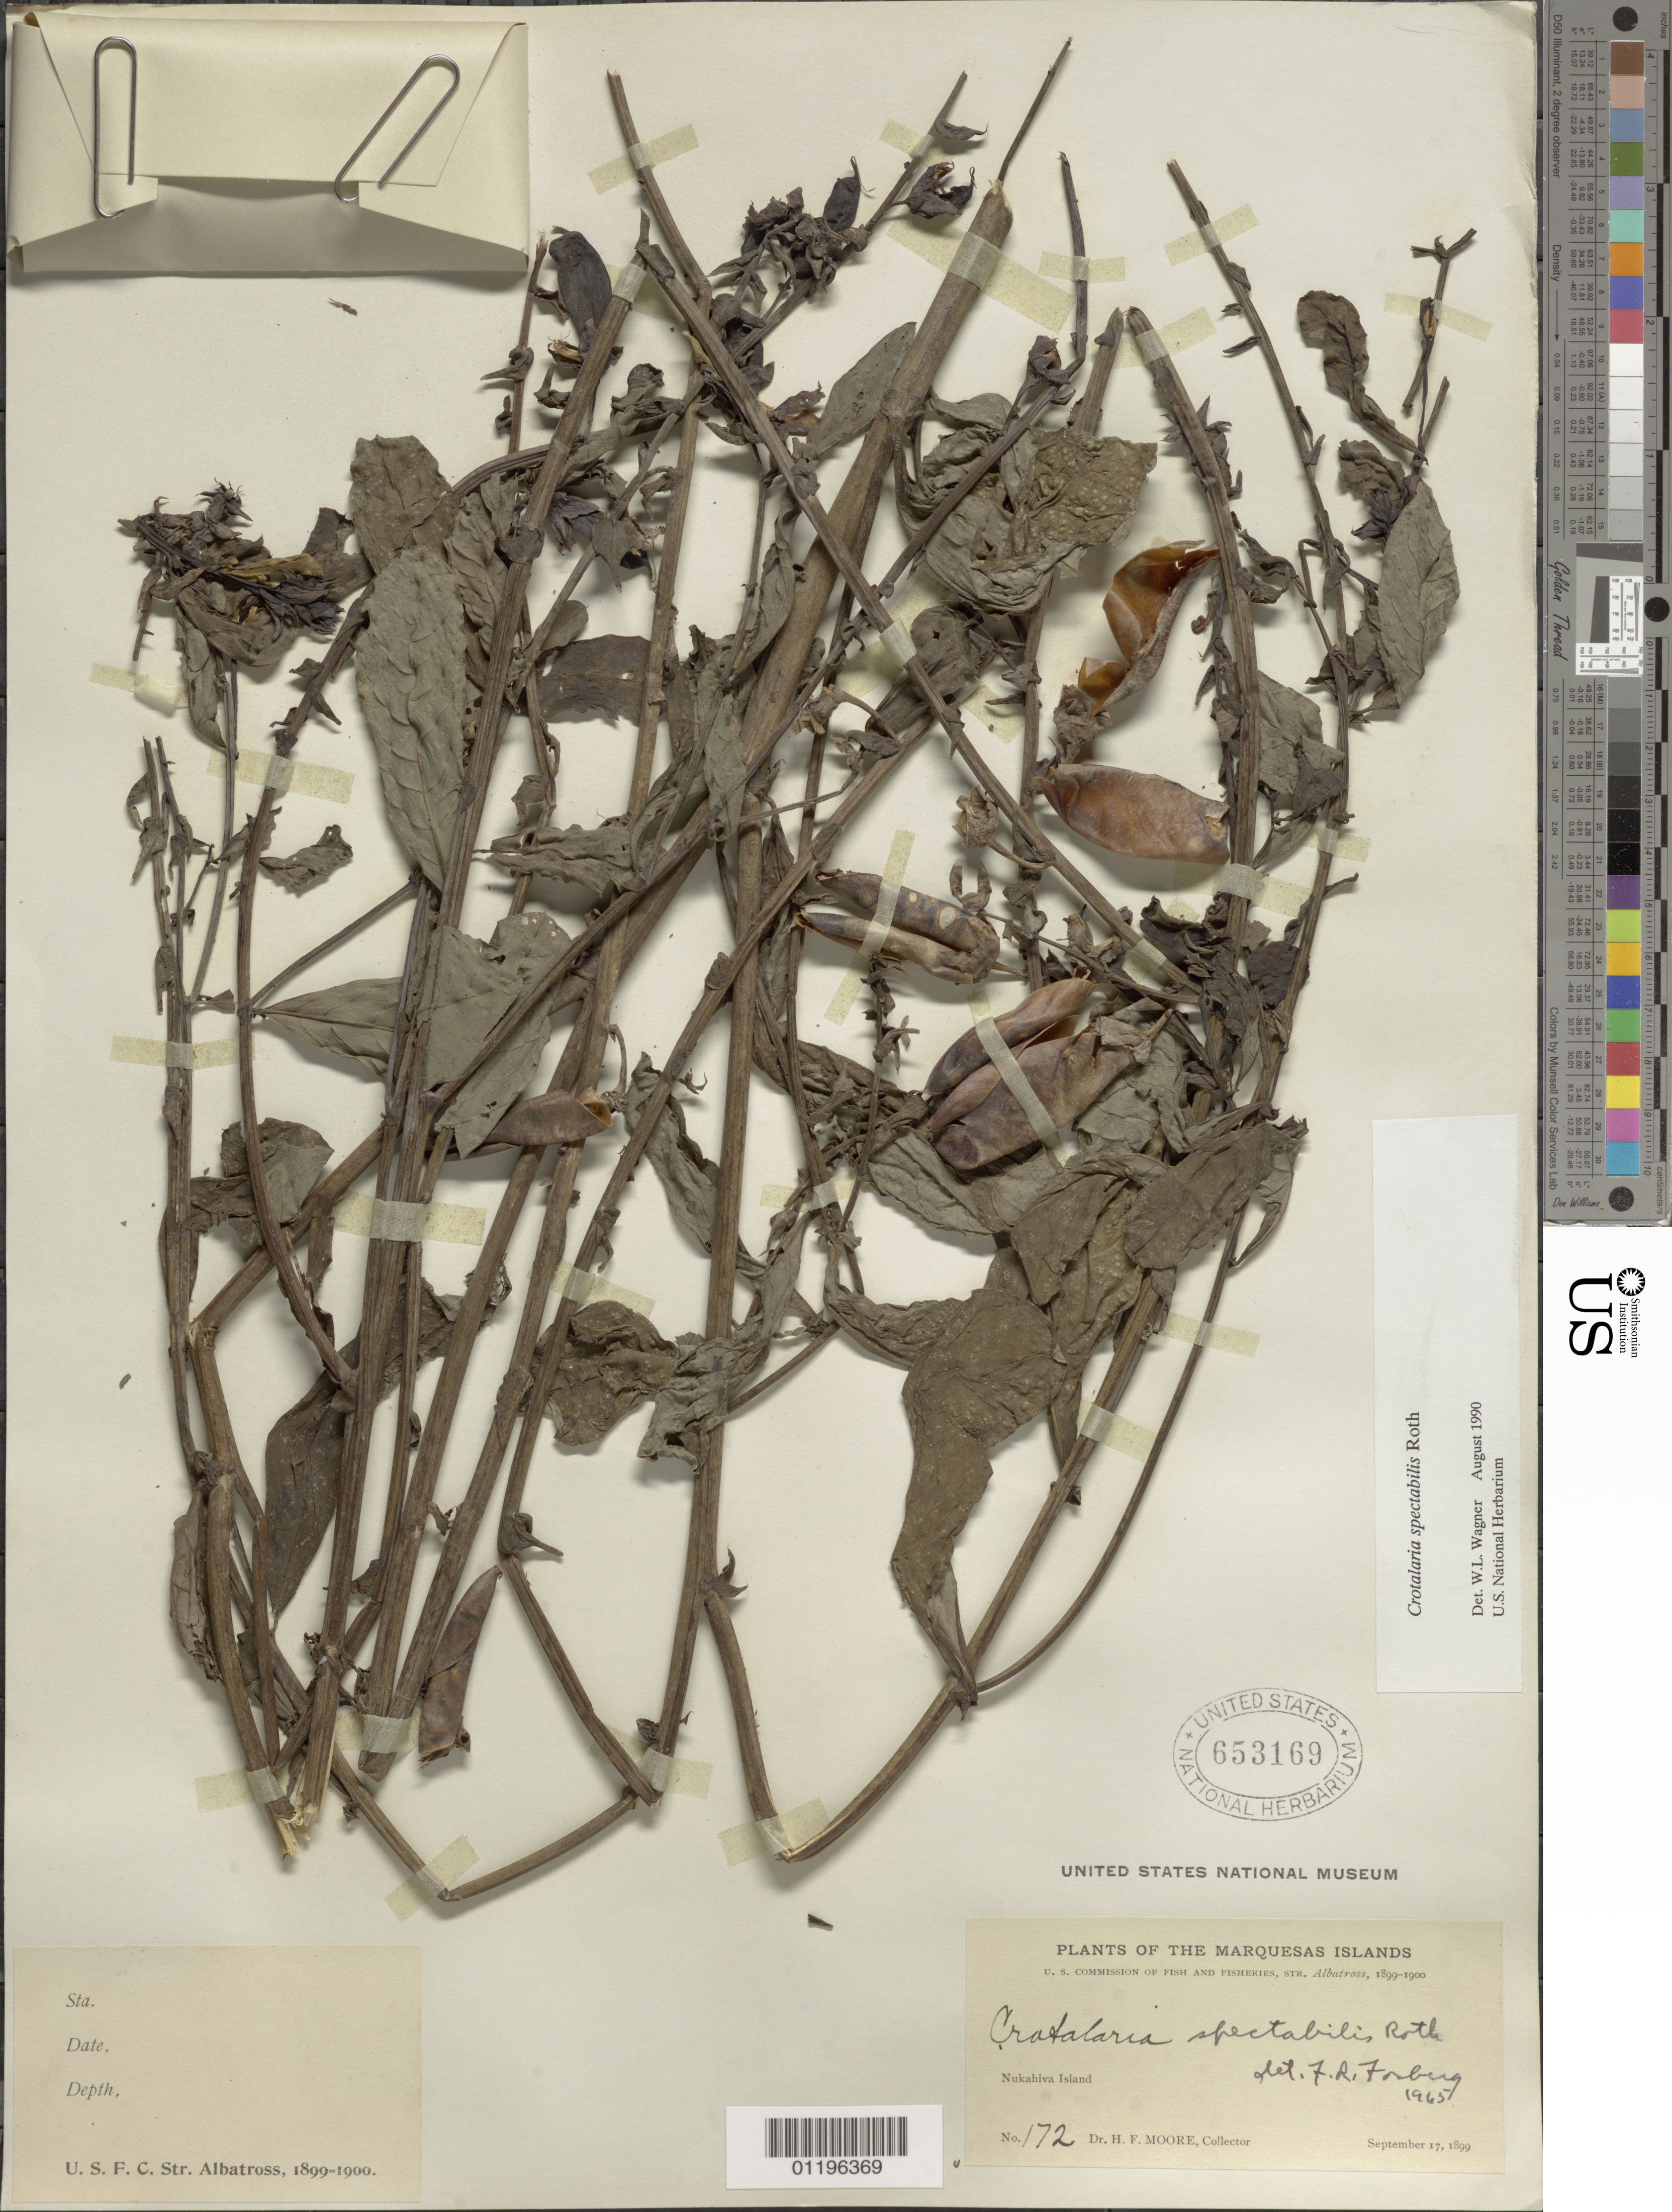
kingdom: Plantae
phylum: Tracheophyta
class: Magnoliopsida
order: Fabales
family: Fabaceae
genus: Crotalaria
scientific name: Crotalaria spectabilis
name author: Roth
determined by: Wagner, W. L., (BOT), Smithsonian Institution - National Museum of Natural History (UNITED STATES)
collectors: H. F. Moore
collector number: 172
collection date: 1899-09-17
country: French Polynesia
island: Nuku Hiva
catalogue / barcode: US 653169